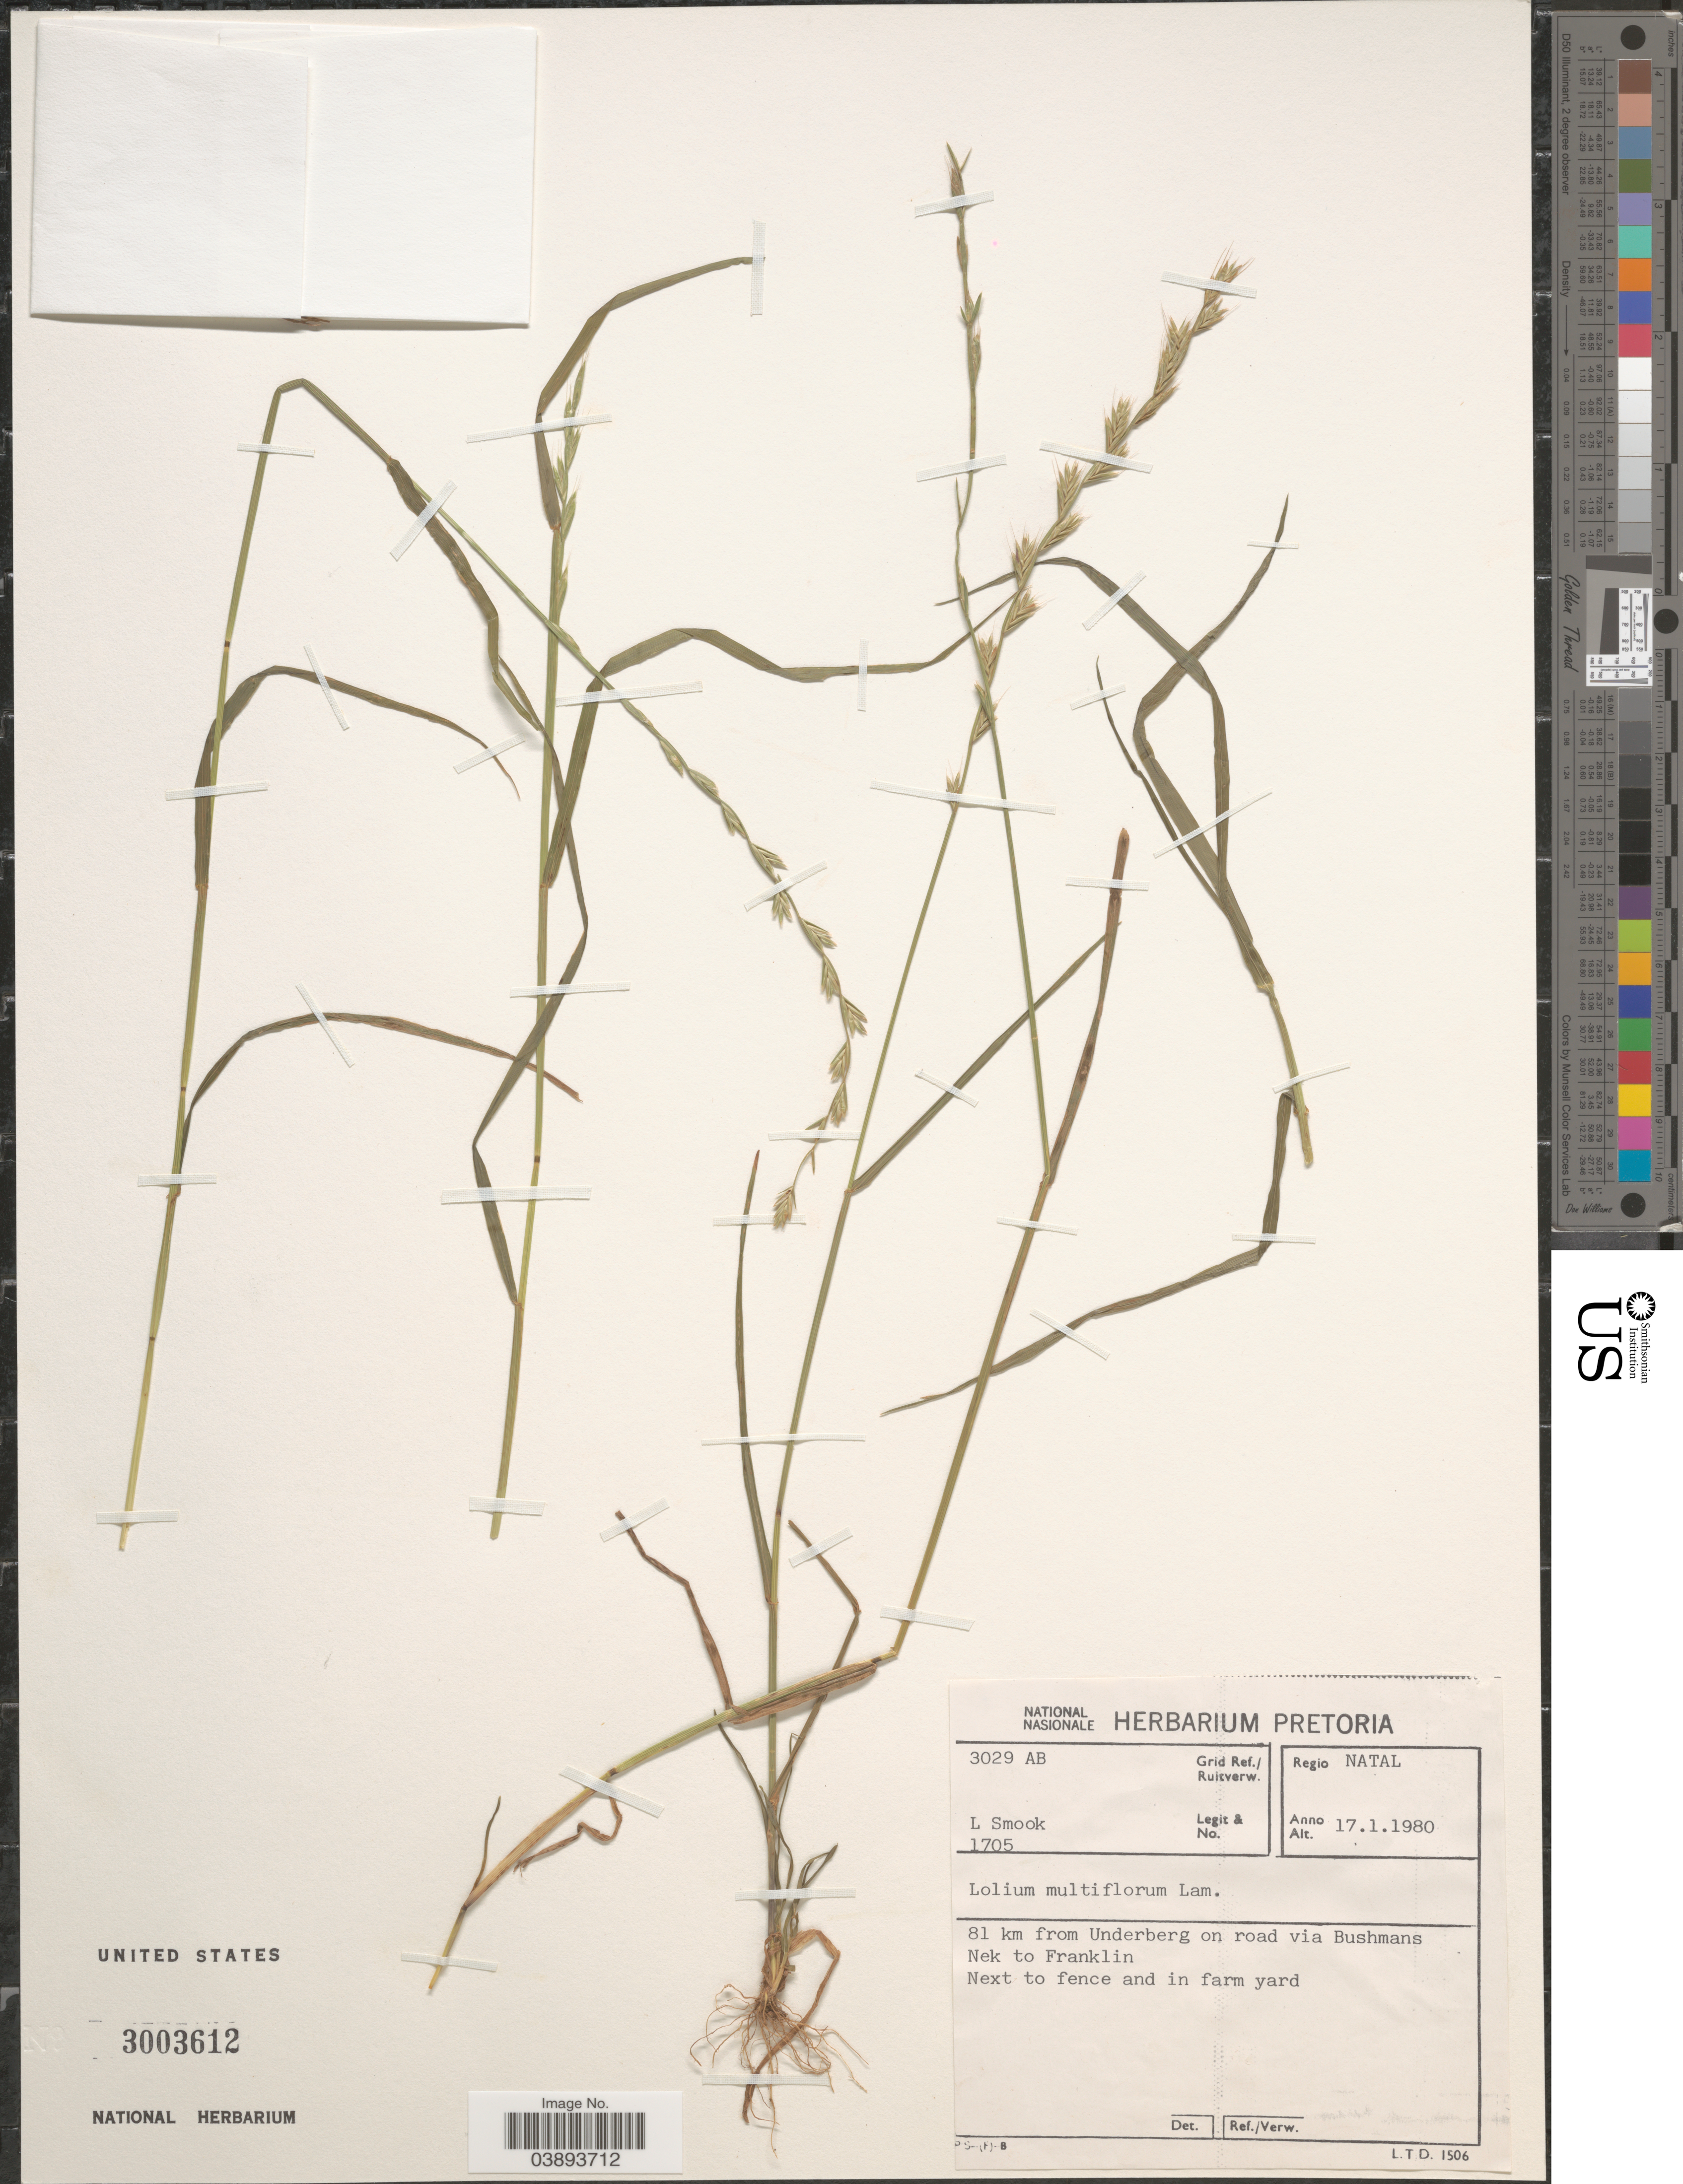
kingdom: Plantae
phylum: Tracheophyta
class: Liliopsida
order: Poales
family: Poaceae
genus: Lolium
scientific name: Lolium multiflorum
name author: Lam.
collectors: L. Smook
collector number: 1705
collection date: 1980-01-17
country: South Africa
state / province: KwaZulu-Natal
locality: Grid Ref./Ruitverw. 3029AB. Regio Natal. 81 km from Underberg on road via Bushmans Nek to Franklin. Next to fence and in farm yard.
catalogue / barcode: US 3003612